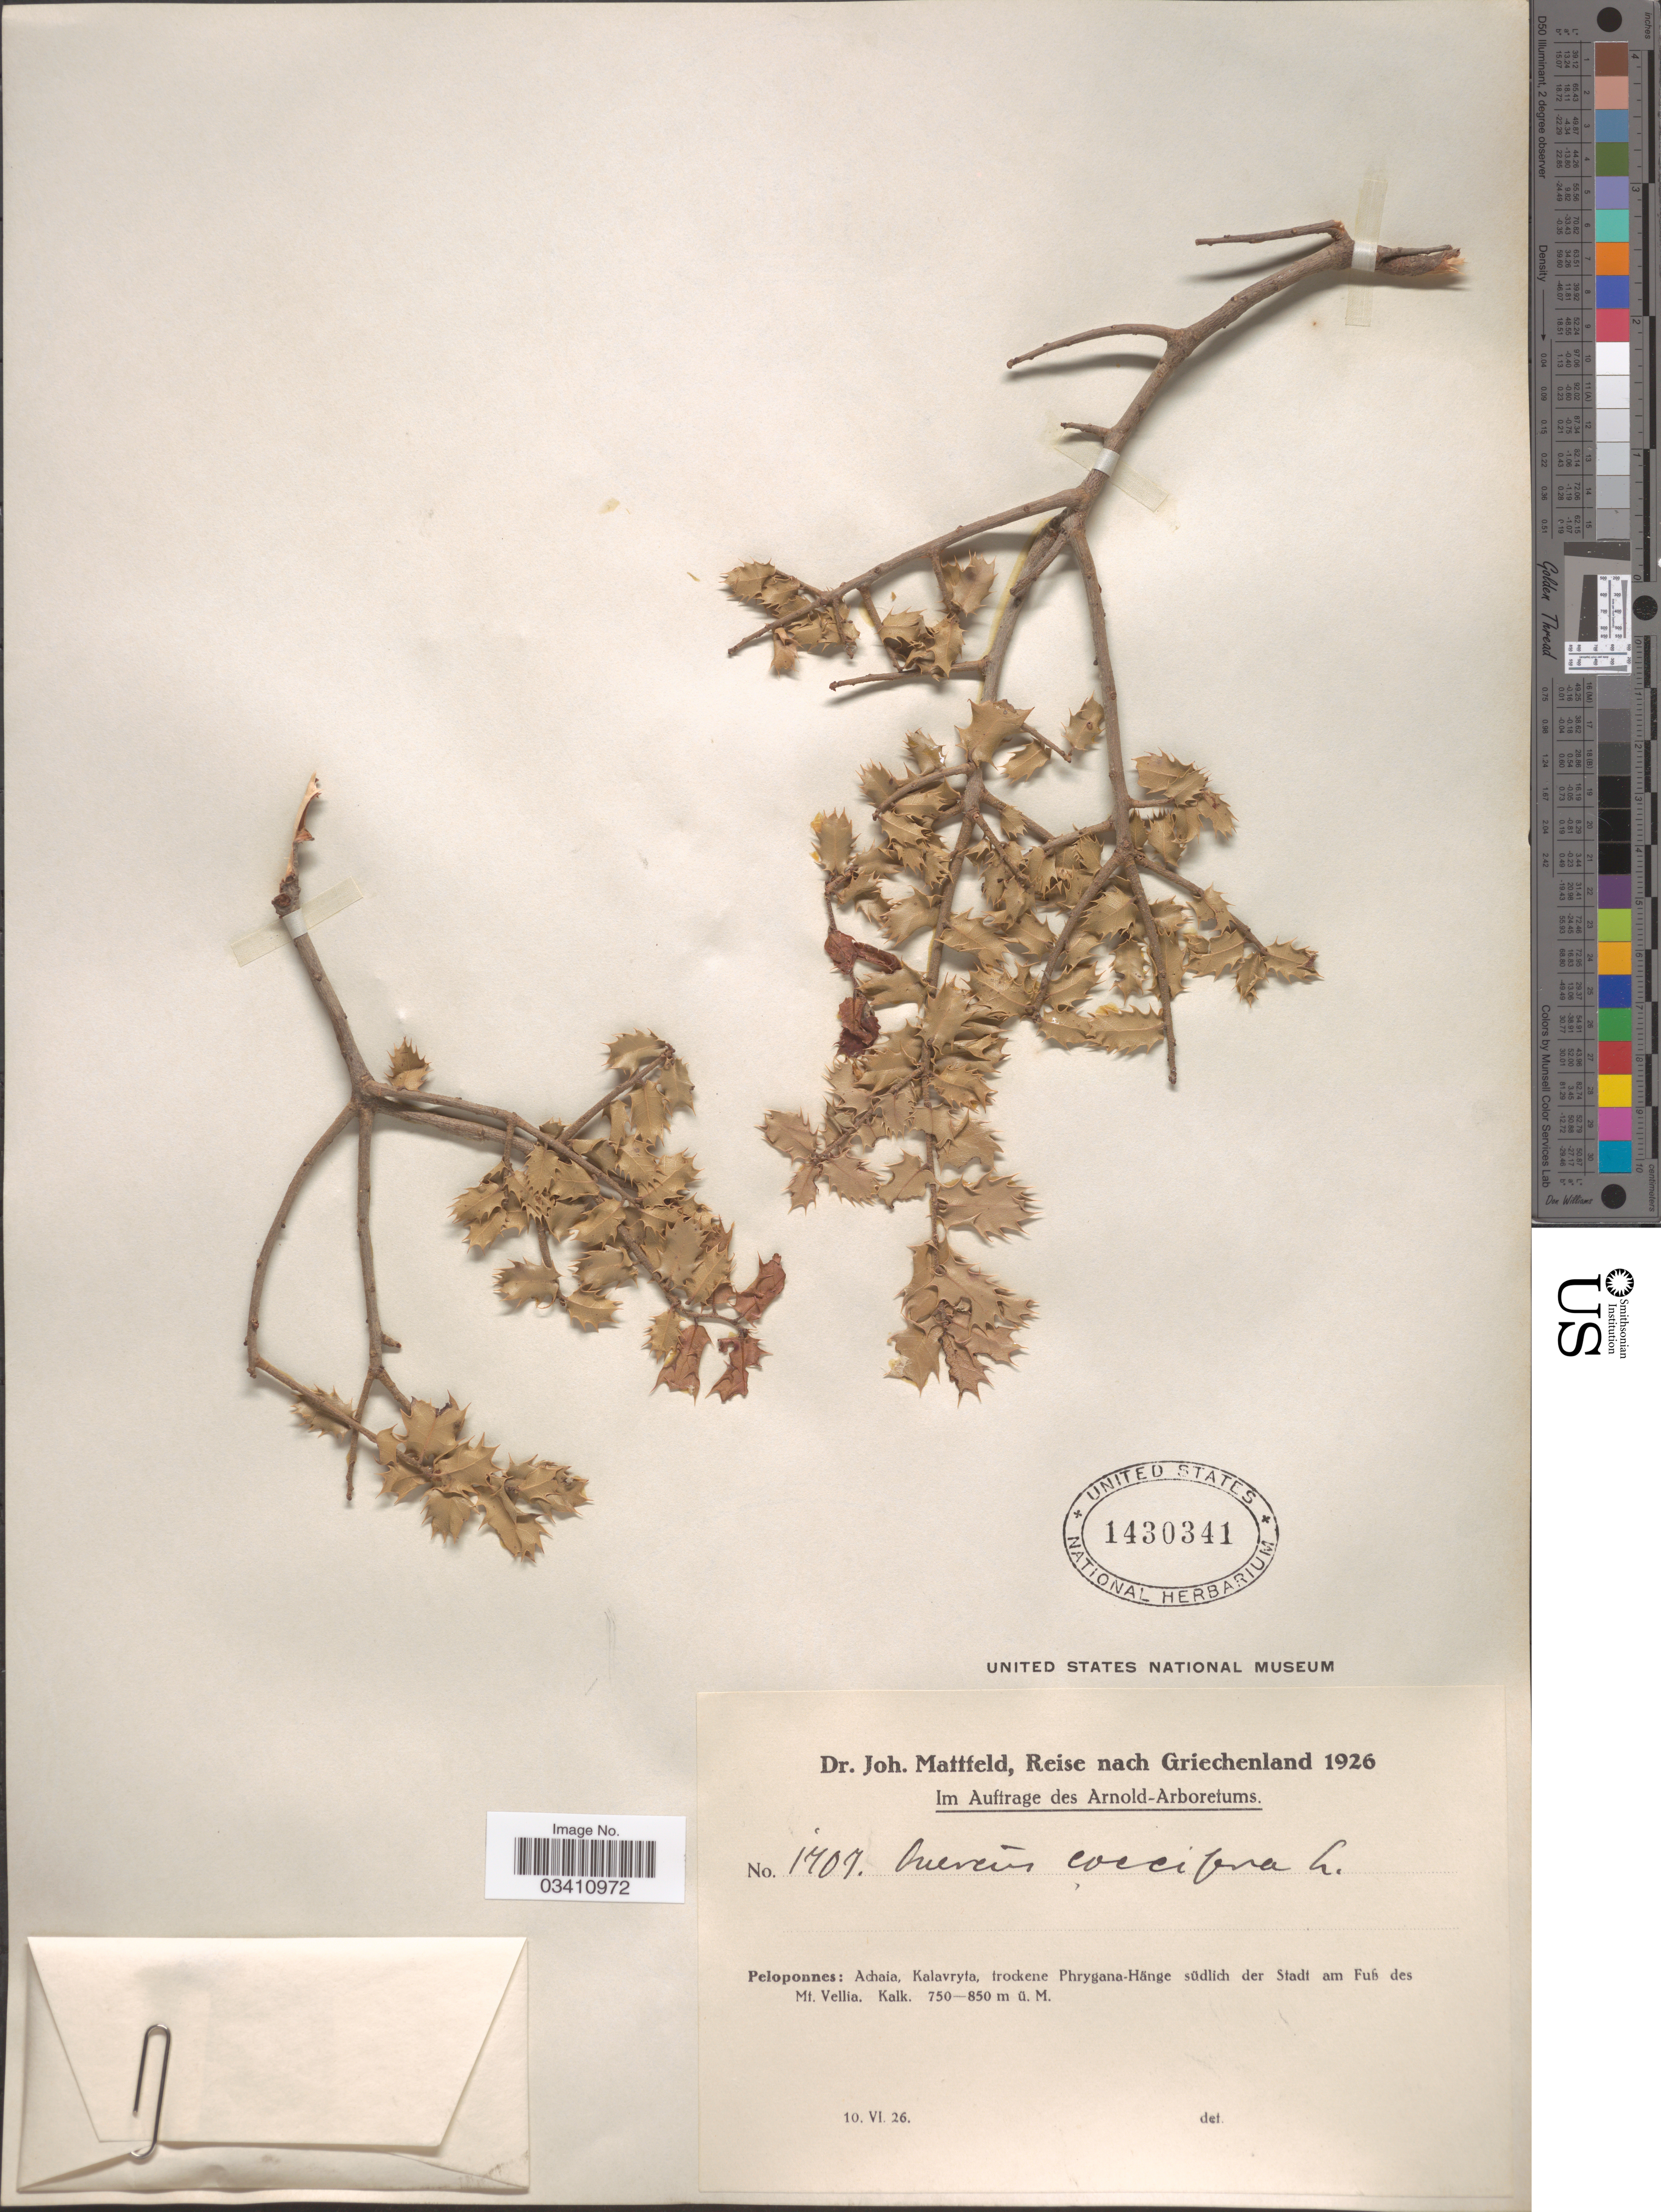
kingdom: Plantae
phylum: Tracheophyta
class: Magnoliopsida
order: Fagales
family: Fagaceae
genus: Quercus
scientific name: Quercus coccifera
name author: L.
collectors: J. Mattfeld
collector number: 1707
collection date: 1926-06-10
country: Greece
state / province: Peloponnese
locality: Peloponnes: Achaia, Kalavryta, trockene Phrygana-Hänge südlich der Stadt am Fuß des Mt. Vellia. Kalk.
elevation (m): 750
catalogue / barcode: US 1430341